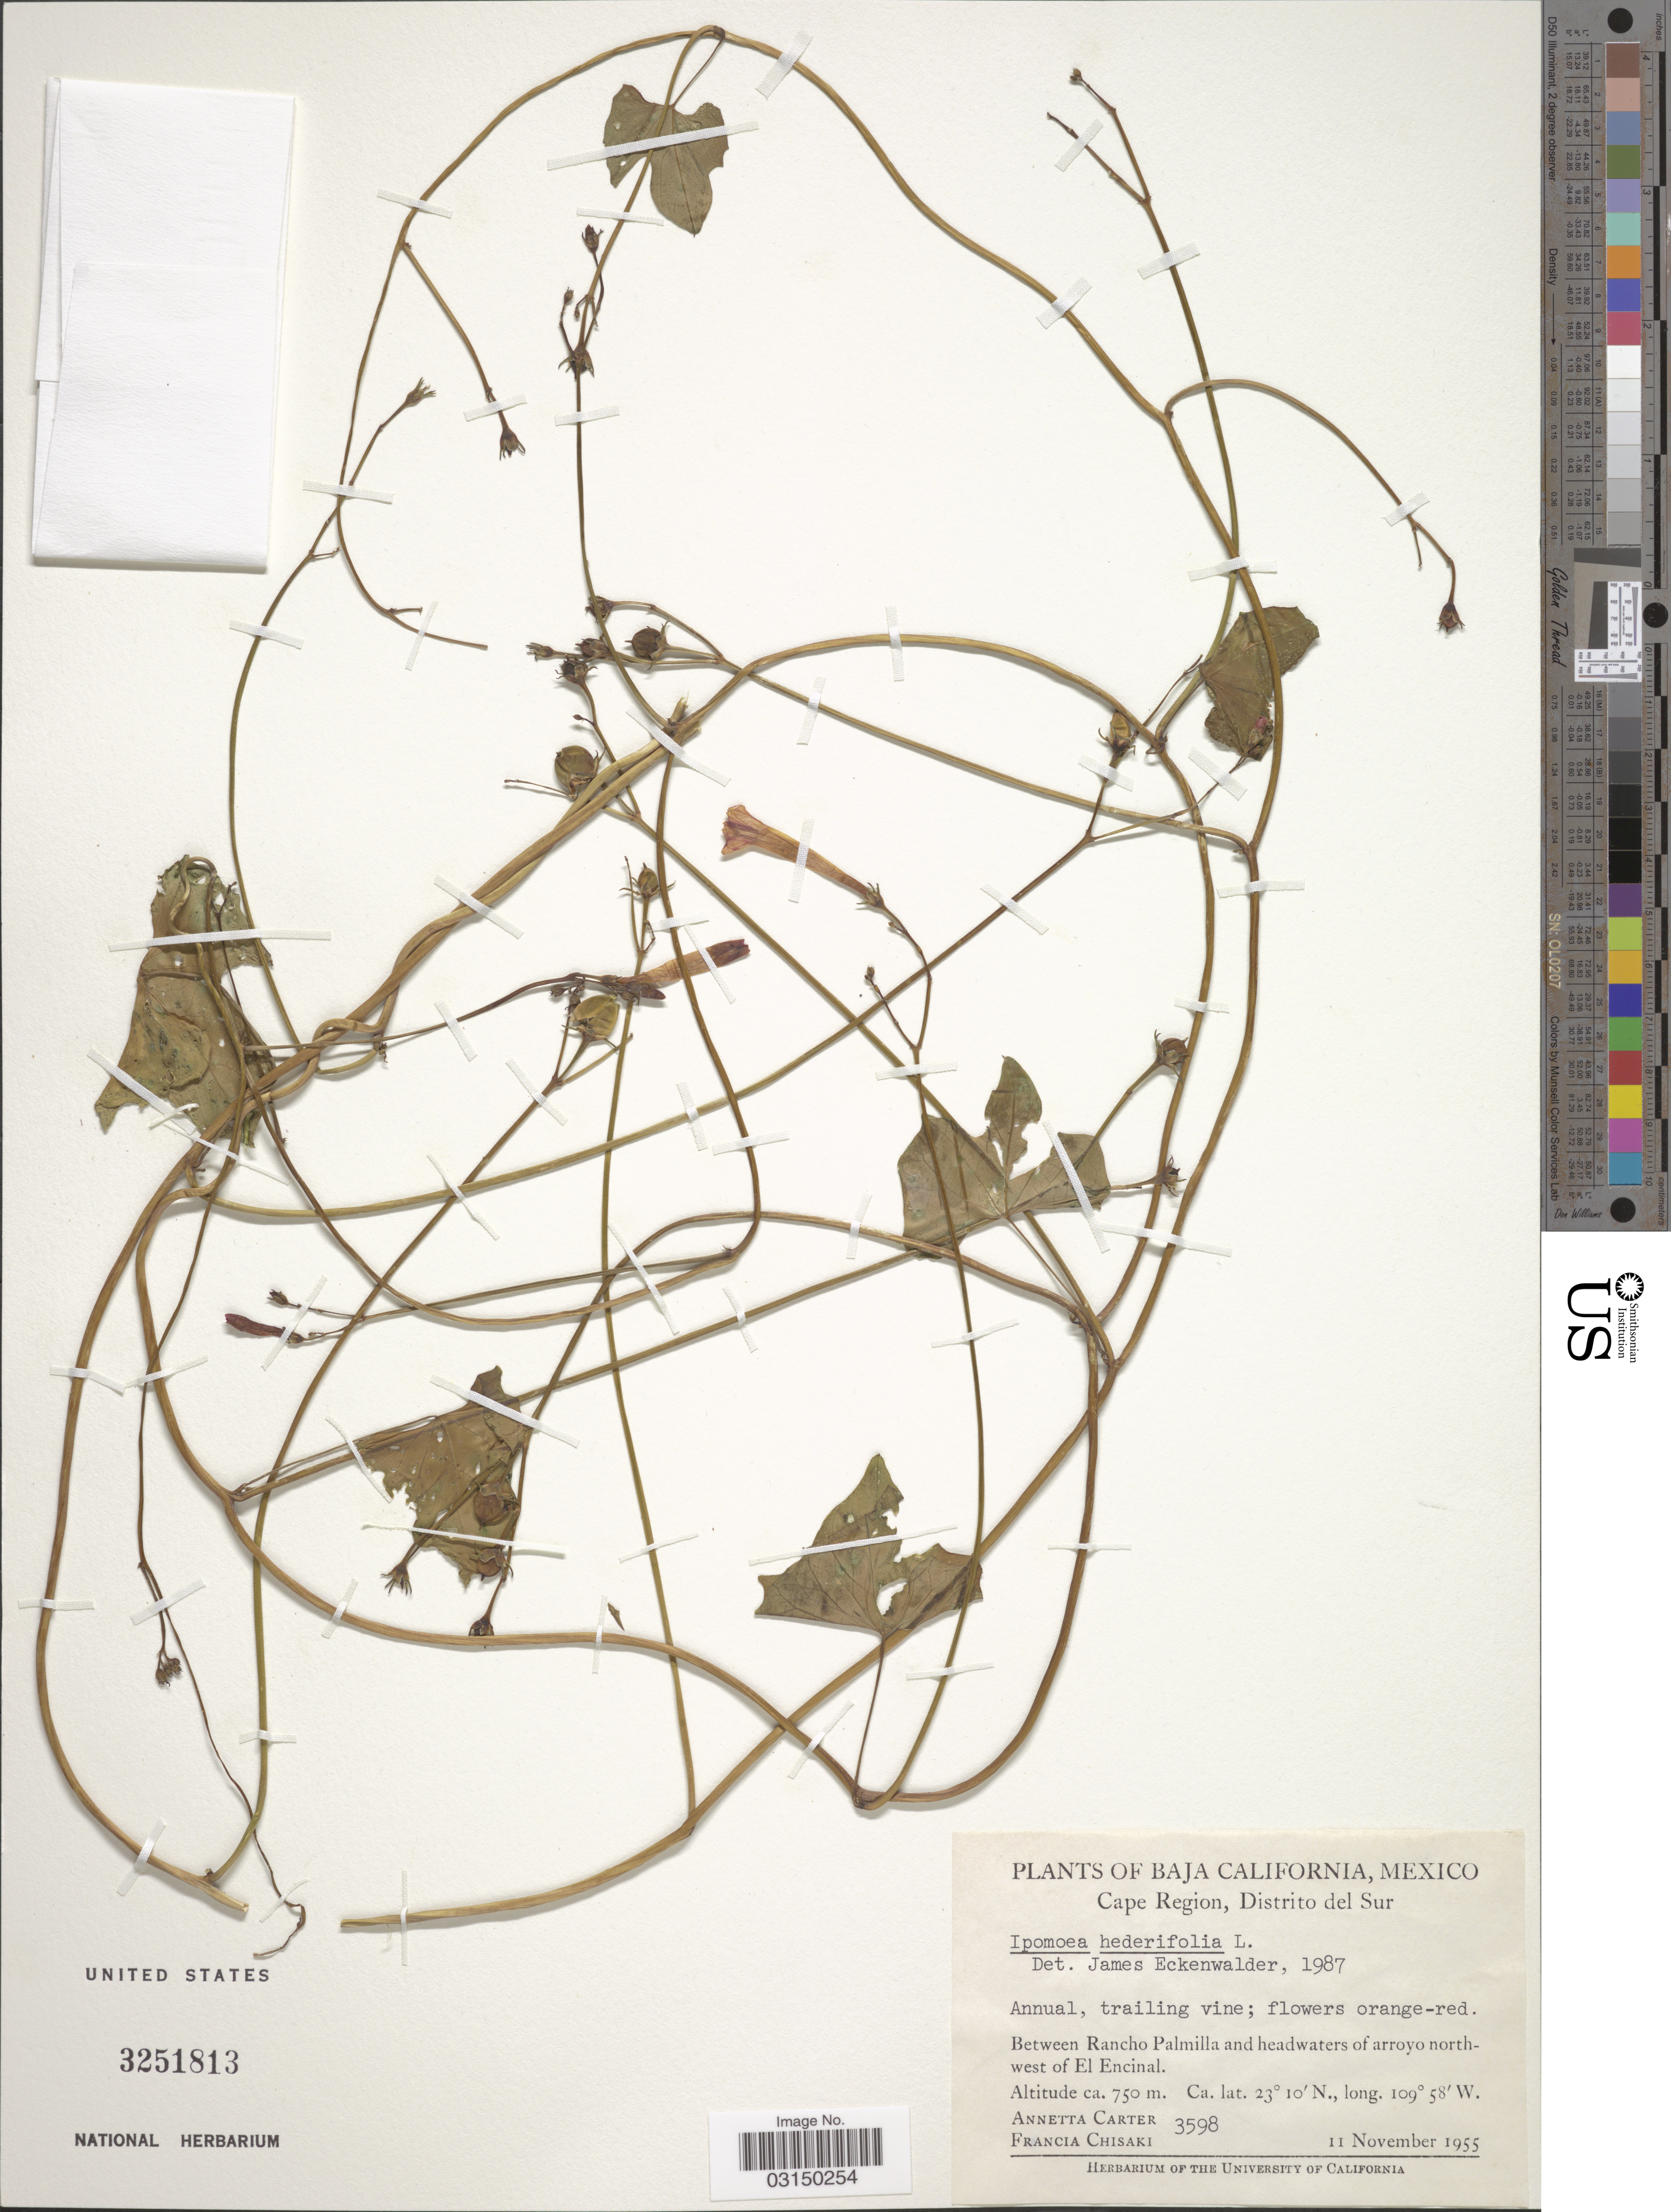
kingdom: Plantae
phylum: Tracheophyta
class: Magnoliopsida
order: Solanales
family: Convolvulaceae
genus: Ipomoea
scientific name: Ipomoea hederifolia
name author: L.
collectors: W. G. Wright & F. Chisaki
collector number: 3598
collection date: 1955-11-11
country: Mexico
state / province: Baja California Sur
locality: Cape Region, Distrito del Sur. Between Rancho Palmilla and headwaters of arroyo northwest of El Encinal.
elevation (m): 750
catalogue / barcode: US 3251813